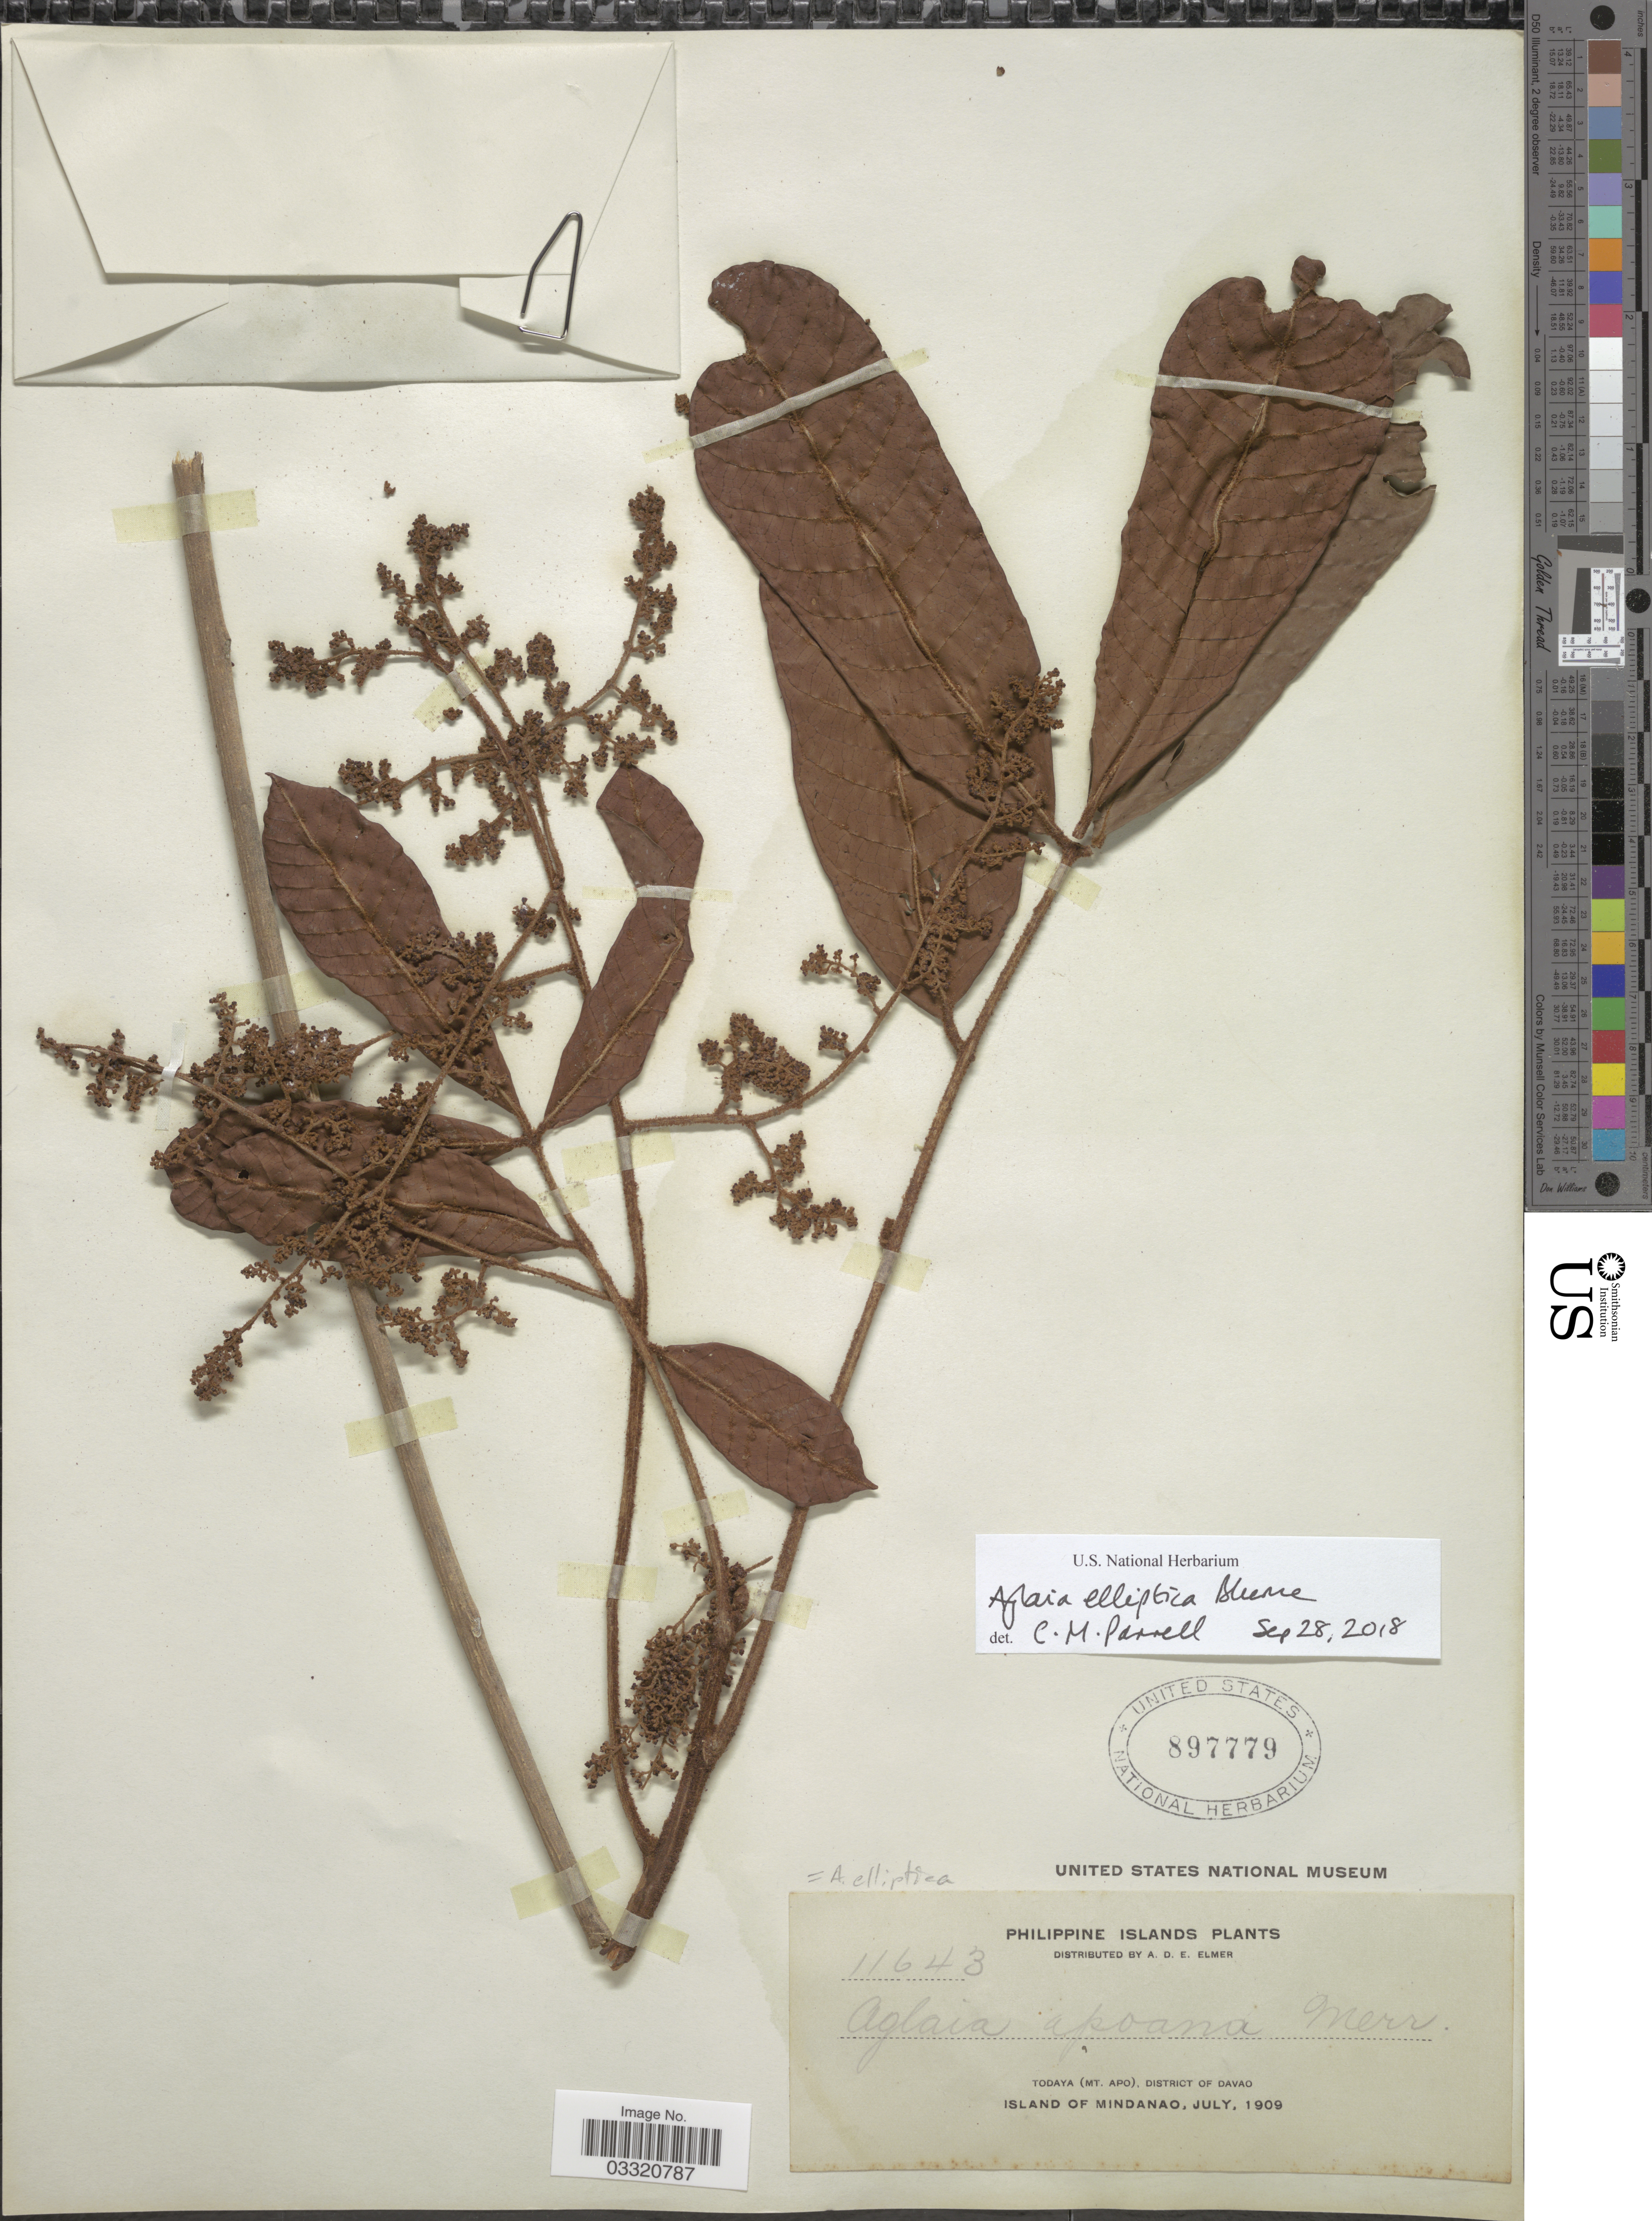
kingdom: Plantae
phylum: Tracheophyta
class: Magnoliopsida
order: Sapindales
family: Meliaceae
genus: Aglaia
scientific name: Aglaia elliptica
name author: Blume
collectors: A. D. E. Elmer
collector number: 11643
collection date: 1909-07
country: Philippines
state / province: Davao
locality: Todaya (Mt. Apo), District of Davao, Island of Mindanao.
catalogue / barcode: US 897779